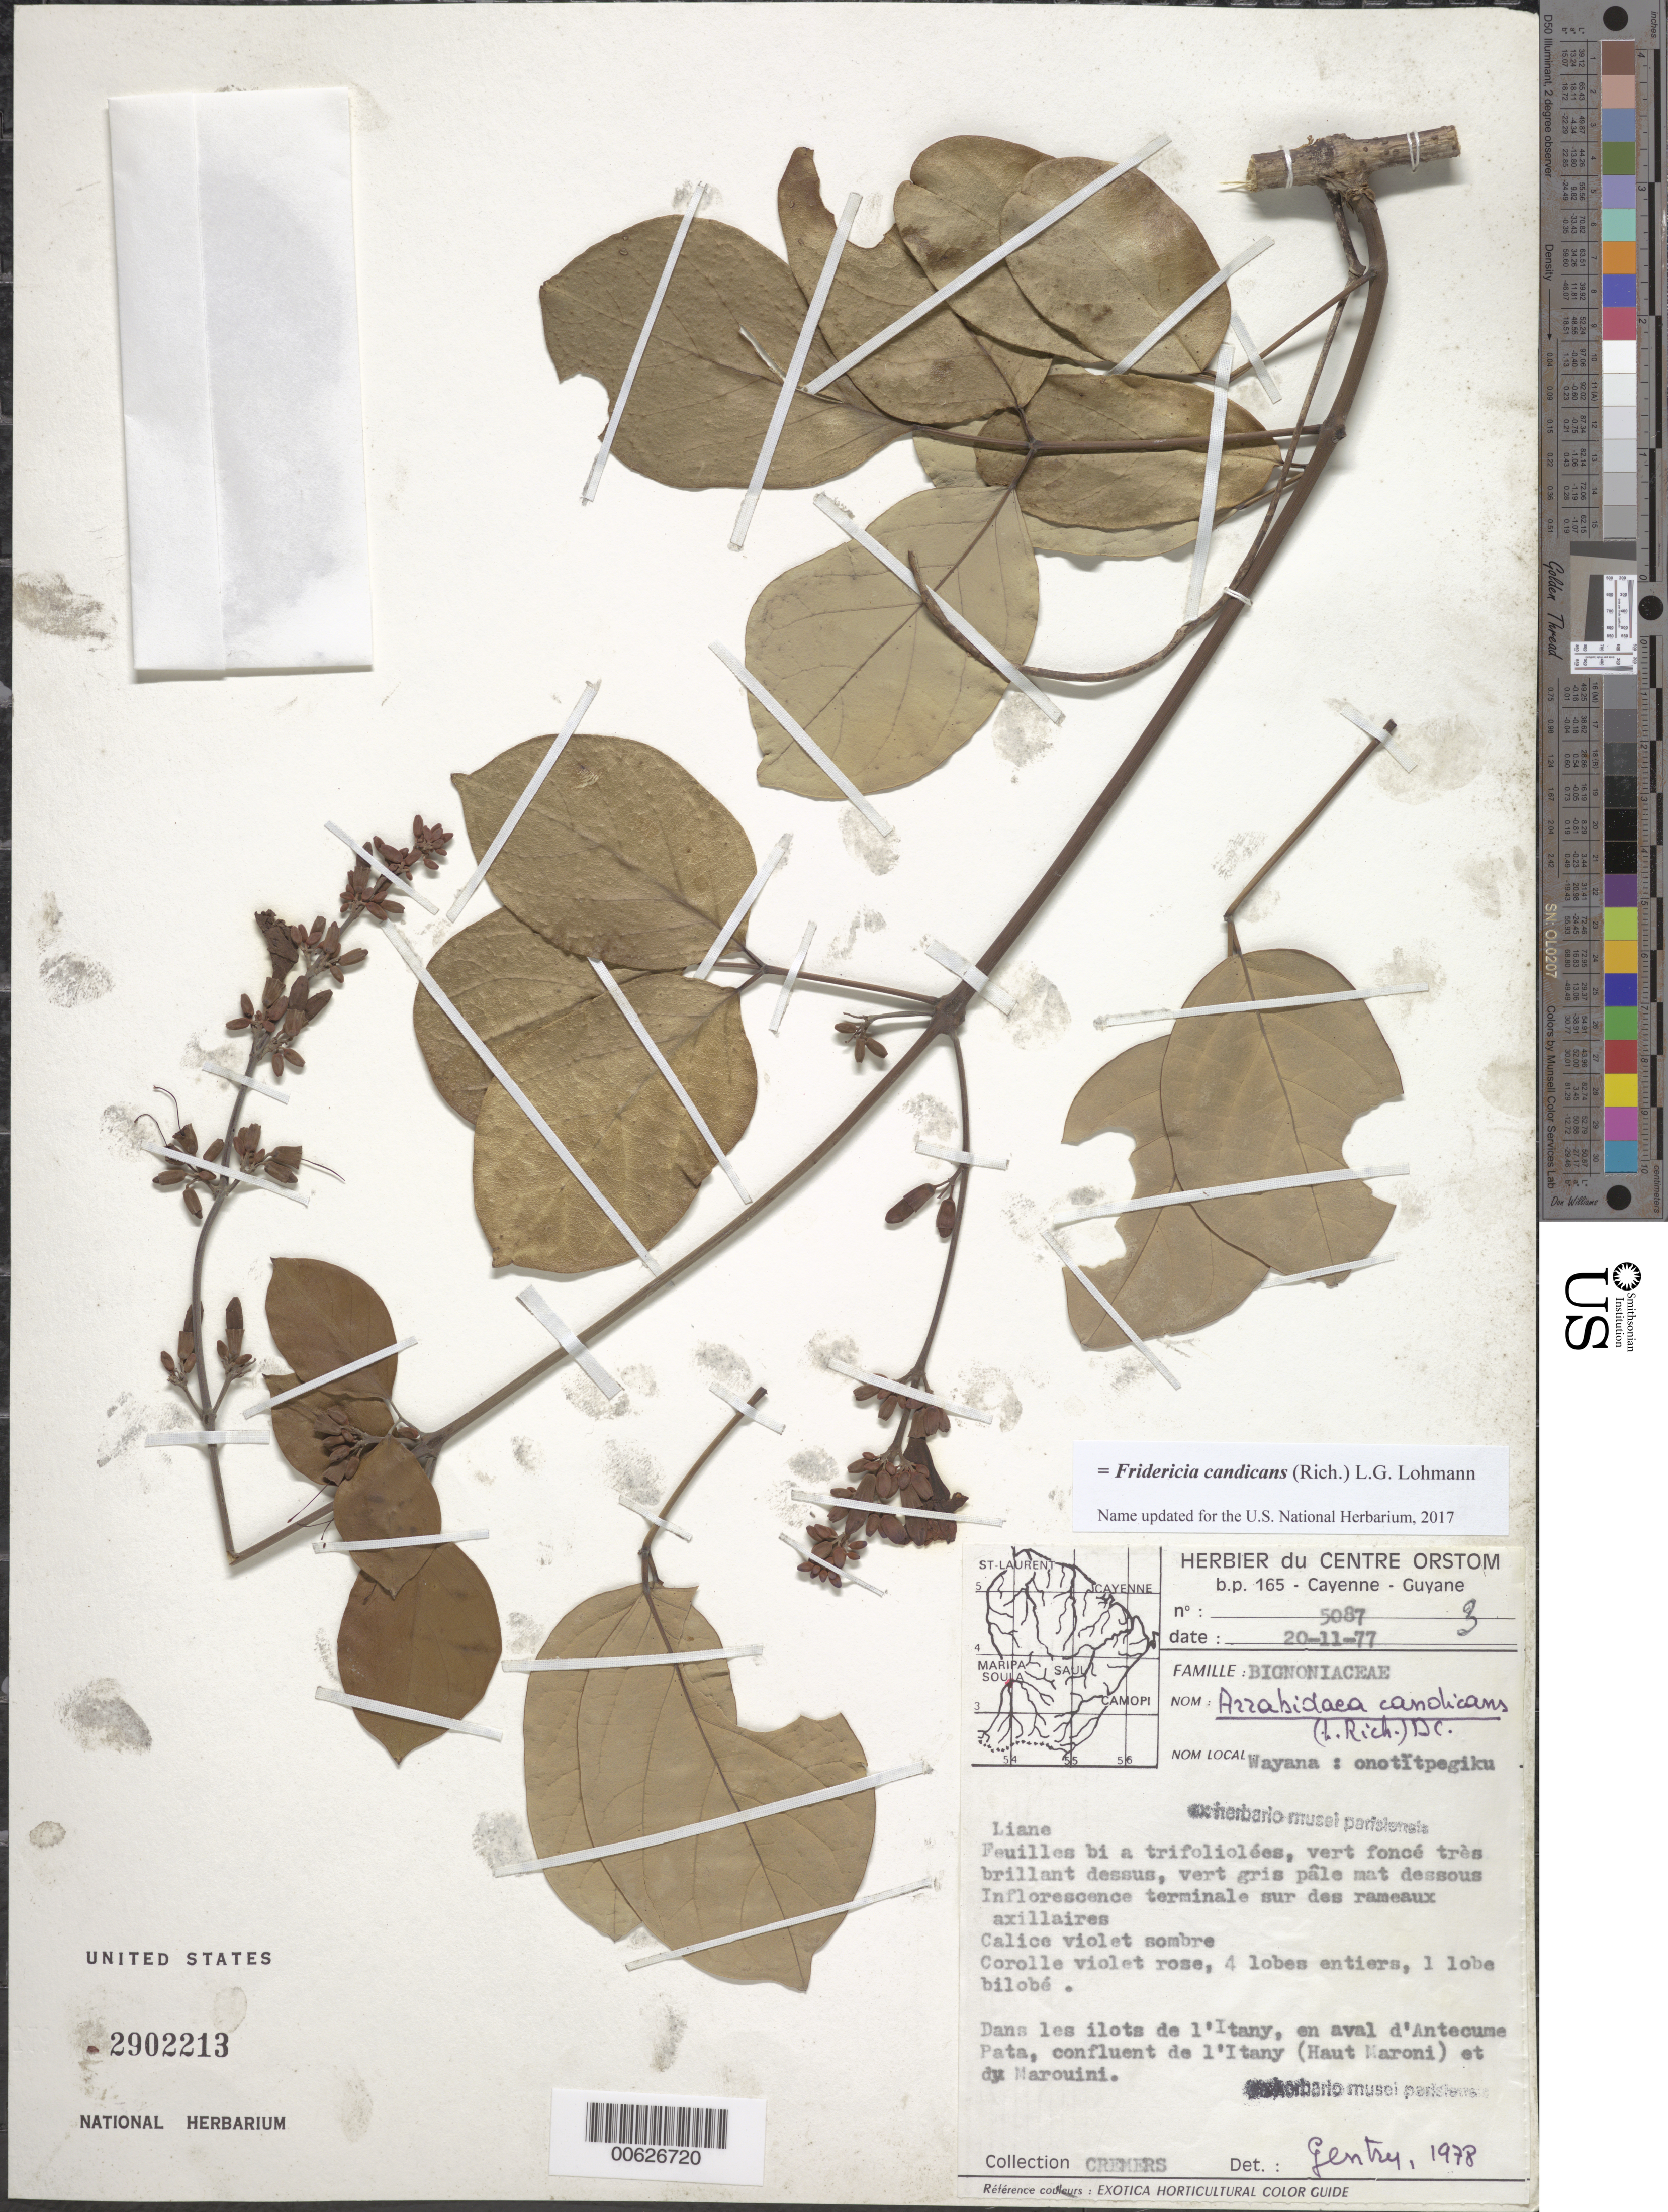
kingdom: Plantae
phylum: Tracheophyta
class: Magnoliopsida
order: Lamiales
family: Bignoniaceae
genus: Arrabidaea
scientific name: Arrabidaea candicans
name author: (Rich.) DC.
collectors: G. Cremers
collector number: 5087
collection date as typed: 20-Nov-77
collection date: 1977-11-20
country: French Guiana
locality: Ile d'Antécume Pata, confl. de l'Itany (Haut Maroni) et du Marouini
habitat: Dans les ilots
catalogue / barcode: US 2902213